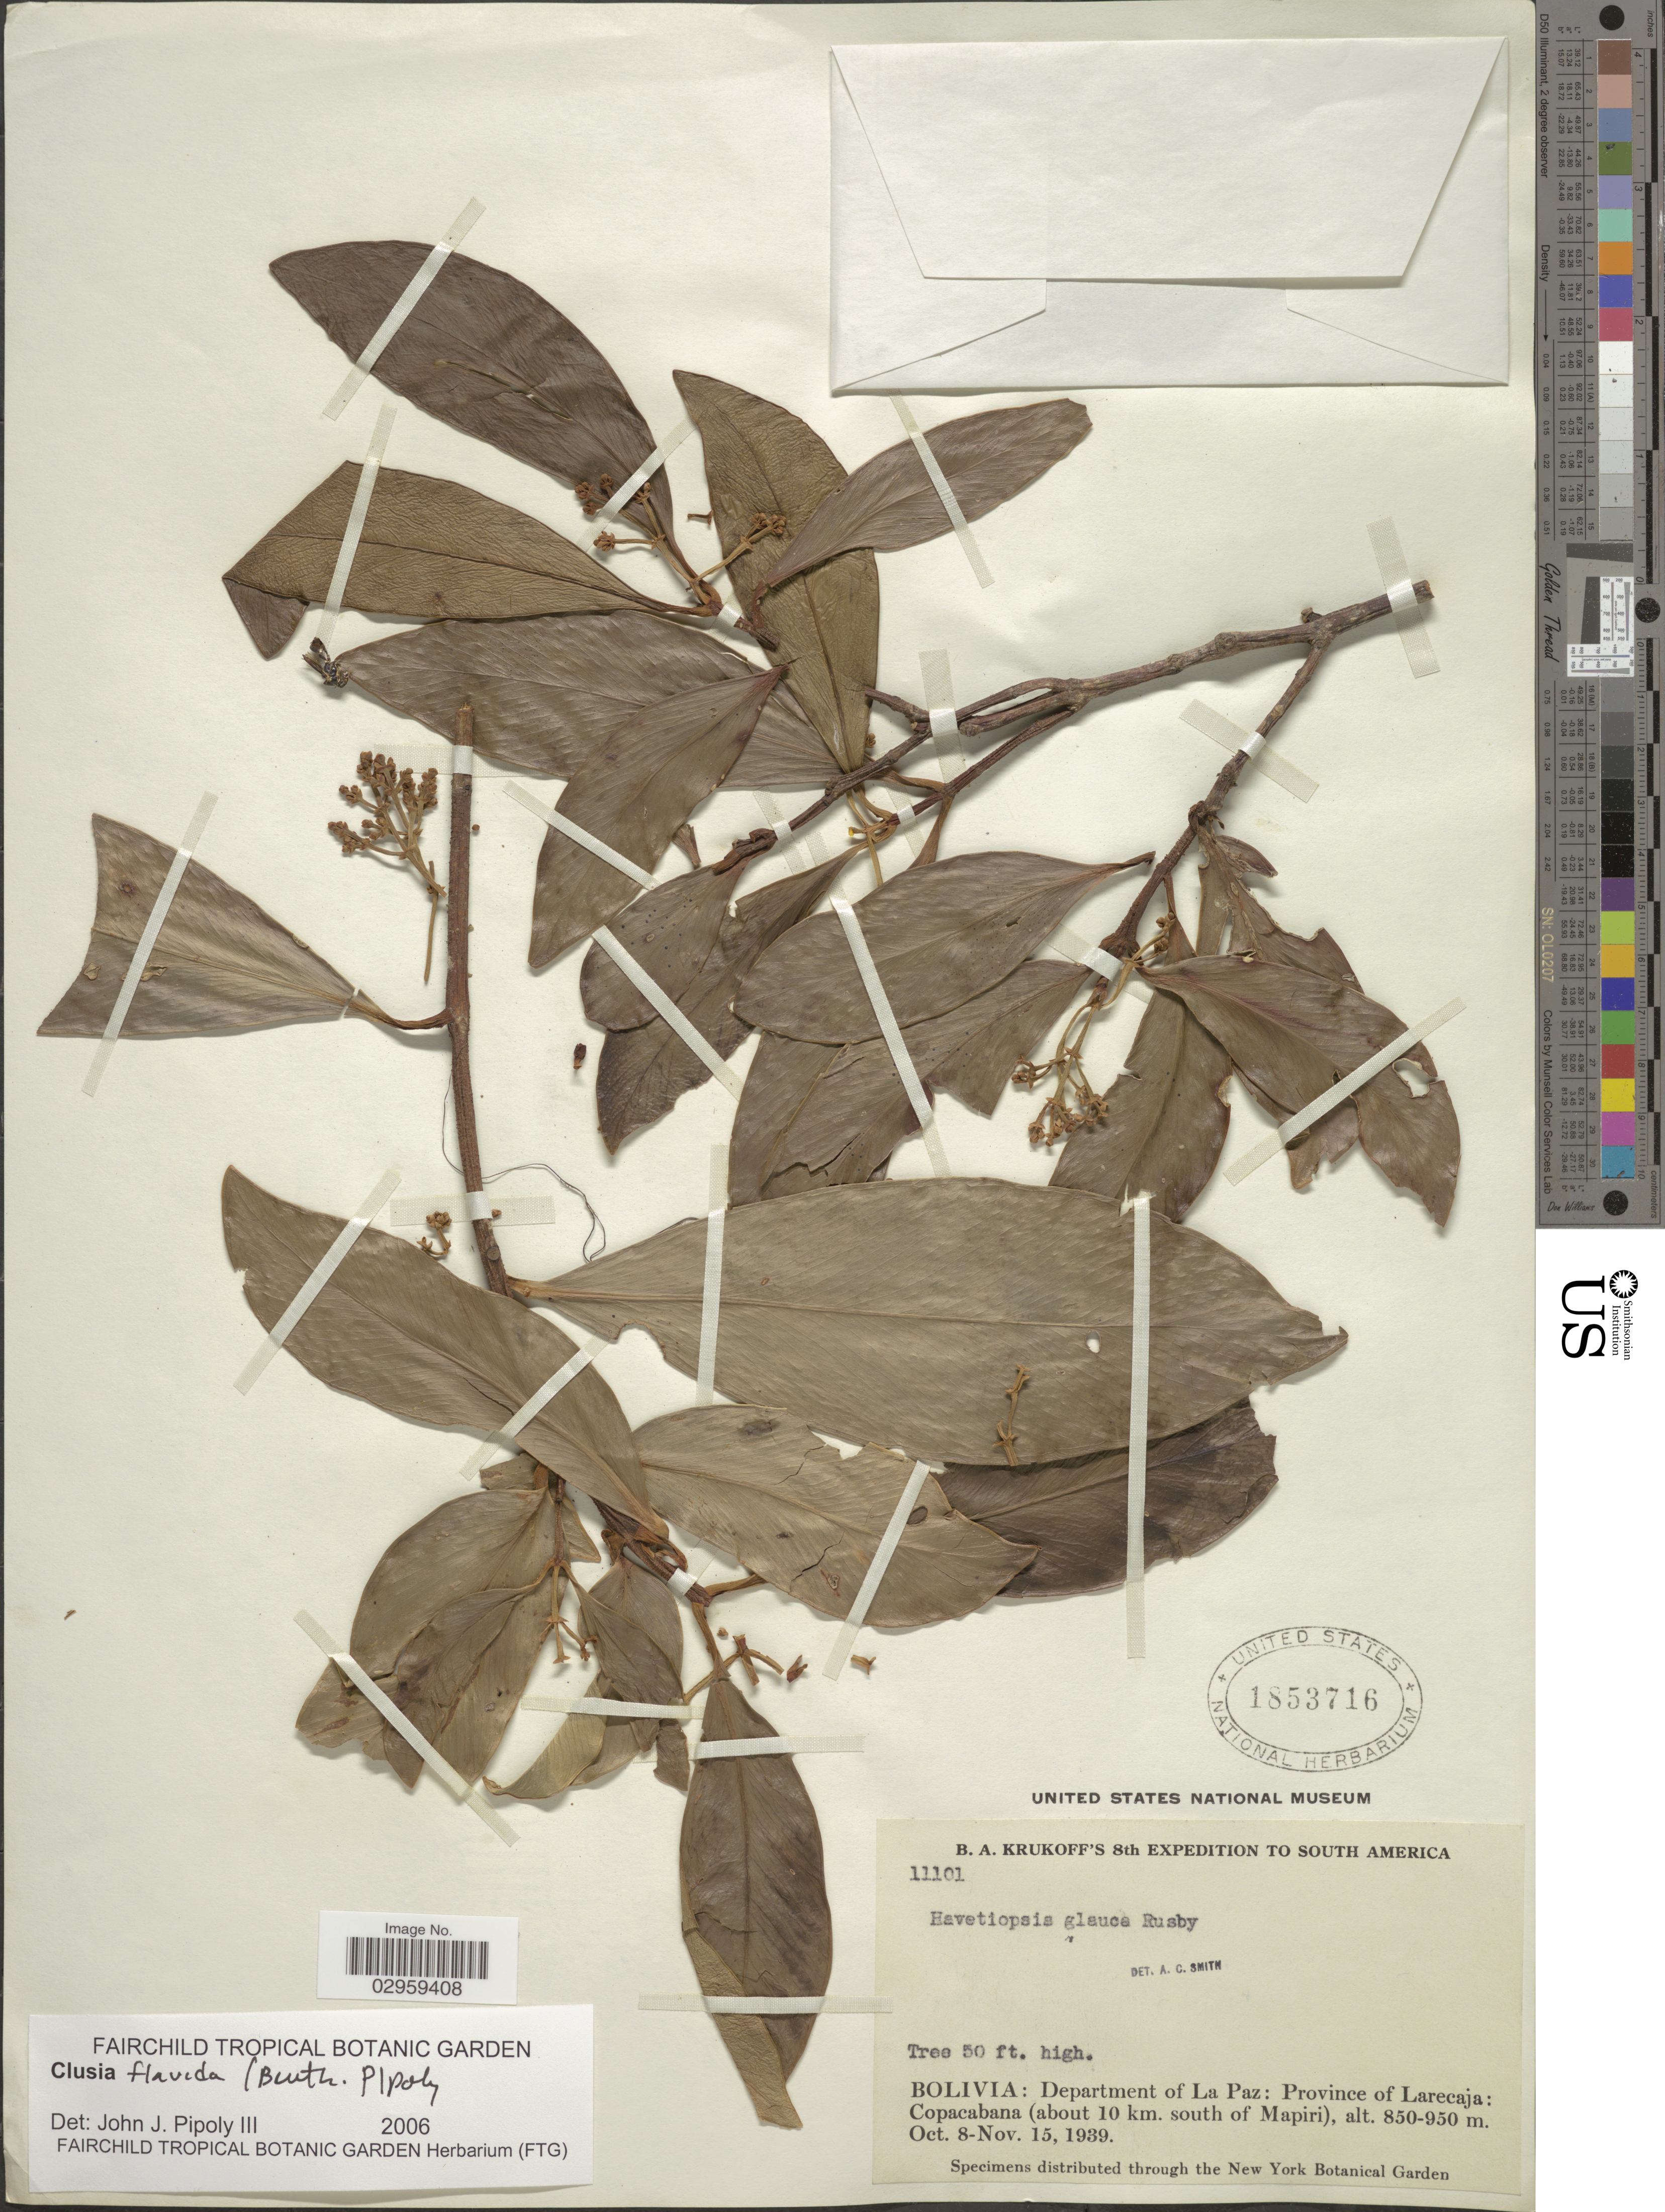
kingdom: Plantae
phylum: Tracheophyta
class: Magnoliopsida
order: Malpighiales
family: Clusiaceae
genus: Clusia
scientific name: Clusia flavida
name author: (Benth.) Pipoly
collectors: B. A. Krukoff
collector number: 11101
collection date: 1939-10-08/1939-11-15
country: Bolivia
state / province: La Paz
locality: Department of La Paz: Province of Larecaja: Copacabana (about 10 km. south of Mapiri).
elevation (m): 850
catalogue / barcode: US 1853716